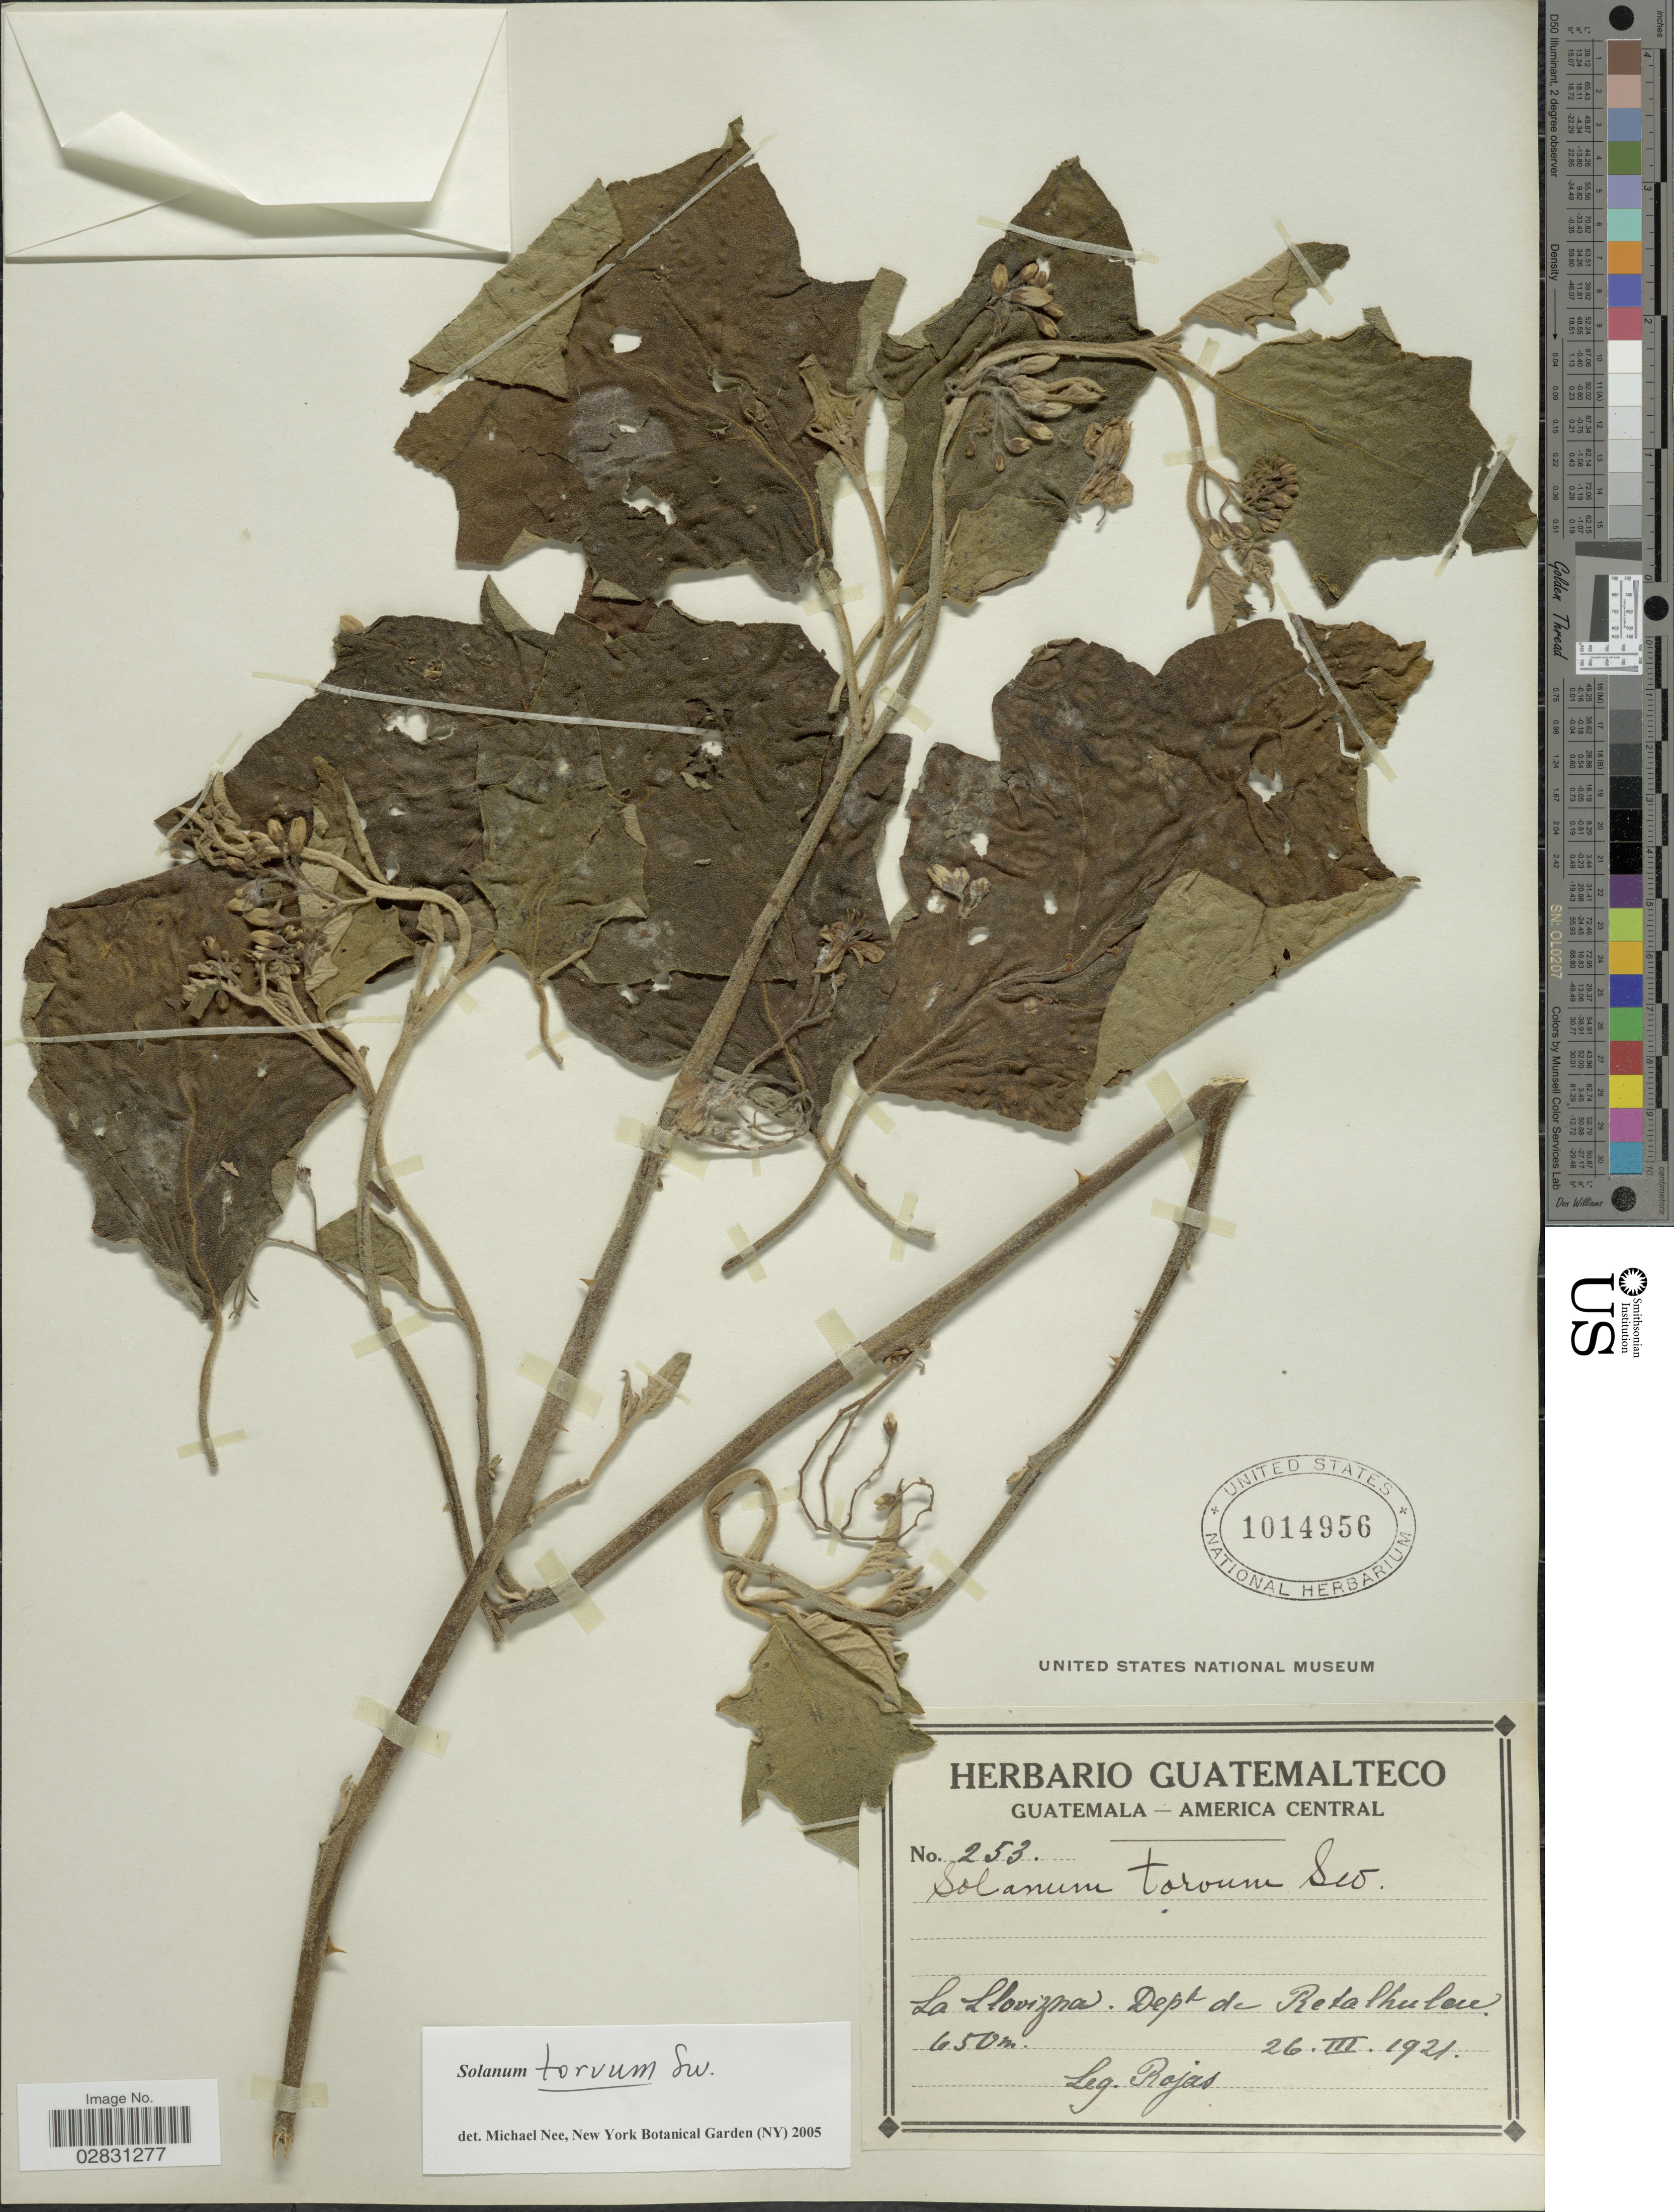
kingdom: Plantae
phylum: Tracheophyta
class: Magnoliopsida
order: Solanales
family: Solanaceae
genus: Solanum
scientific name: Solanum torvum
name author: Sw.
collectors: Rojas, --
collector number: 253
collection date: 1921-03-26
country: Guatemala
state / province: Retalhuleu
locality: La Llovizna, Dept. de Retalhuleu.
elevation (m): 650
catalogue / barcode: US 1014956